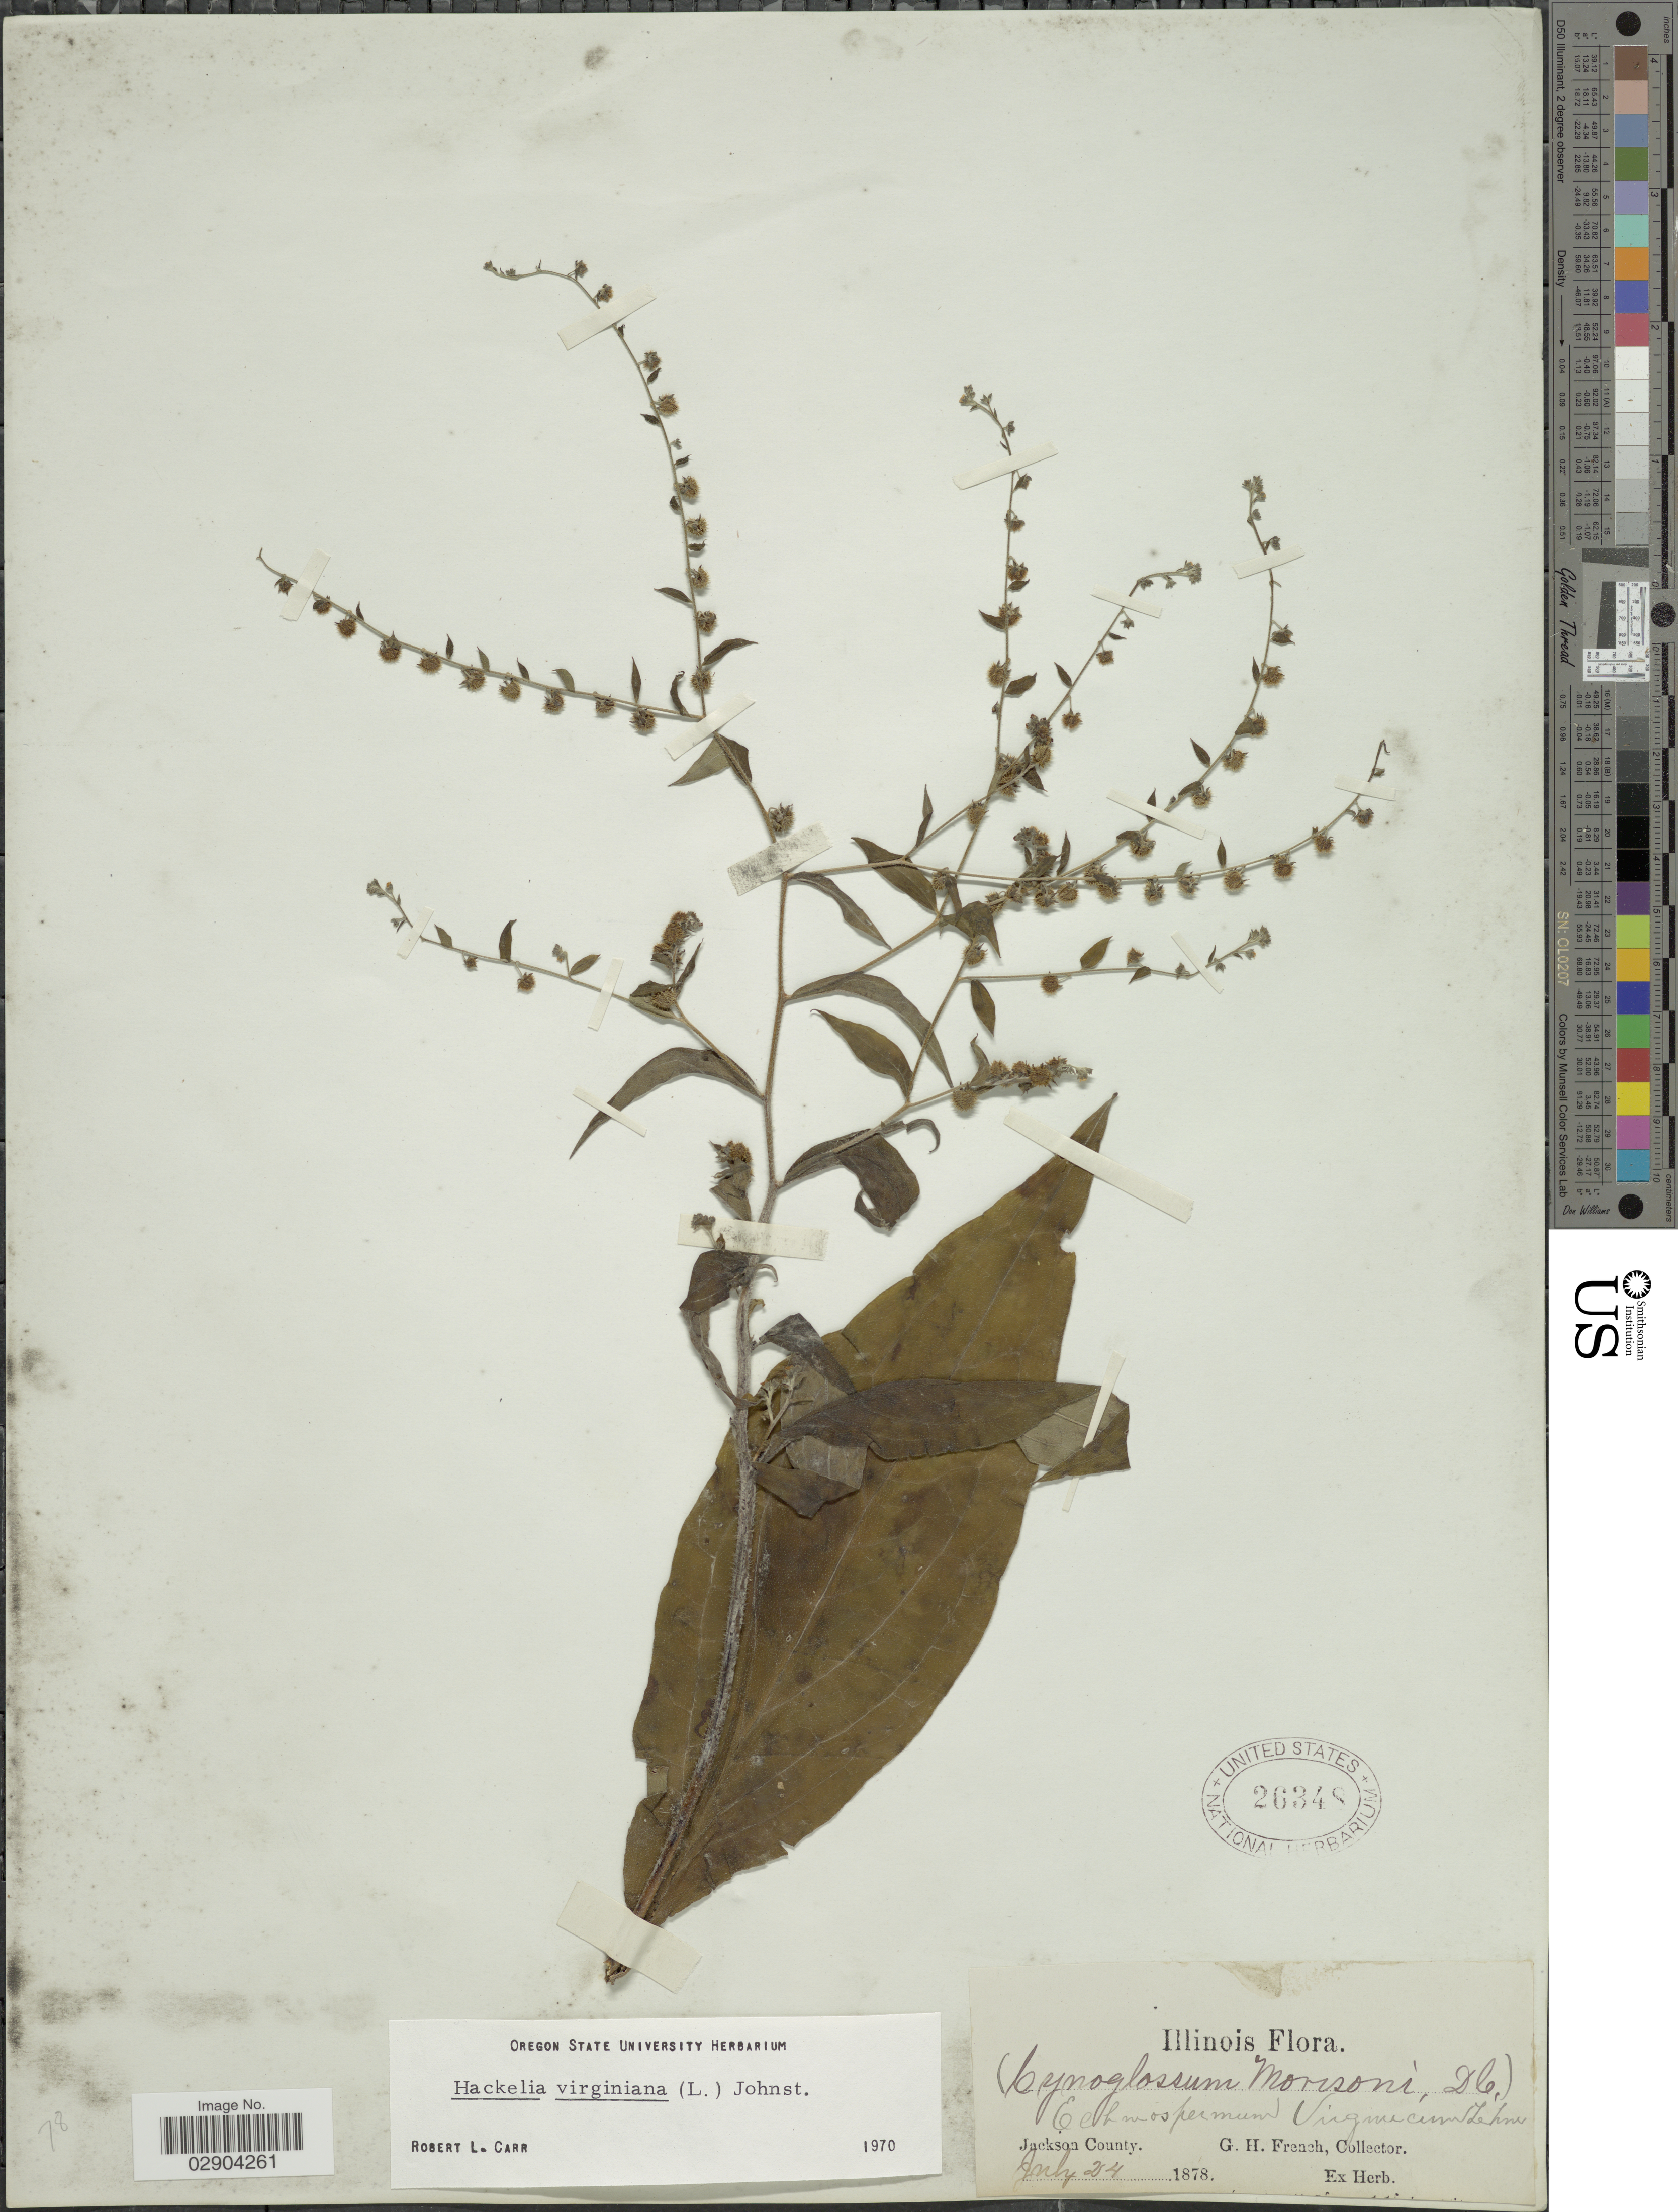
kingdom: Plantae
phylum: Tracheophyta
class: Magnoliopsida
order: Boraginales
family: Boraginaceae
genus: Hackelia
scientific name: Hackelia virginiana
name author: (L.) I.M. Johnst.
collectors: G. H. French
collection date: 1878-07-24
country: United States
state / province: Illinois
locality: Jackson County.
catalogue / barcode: US 26348